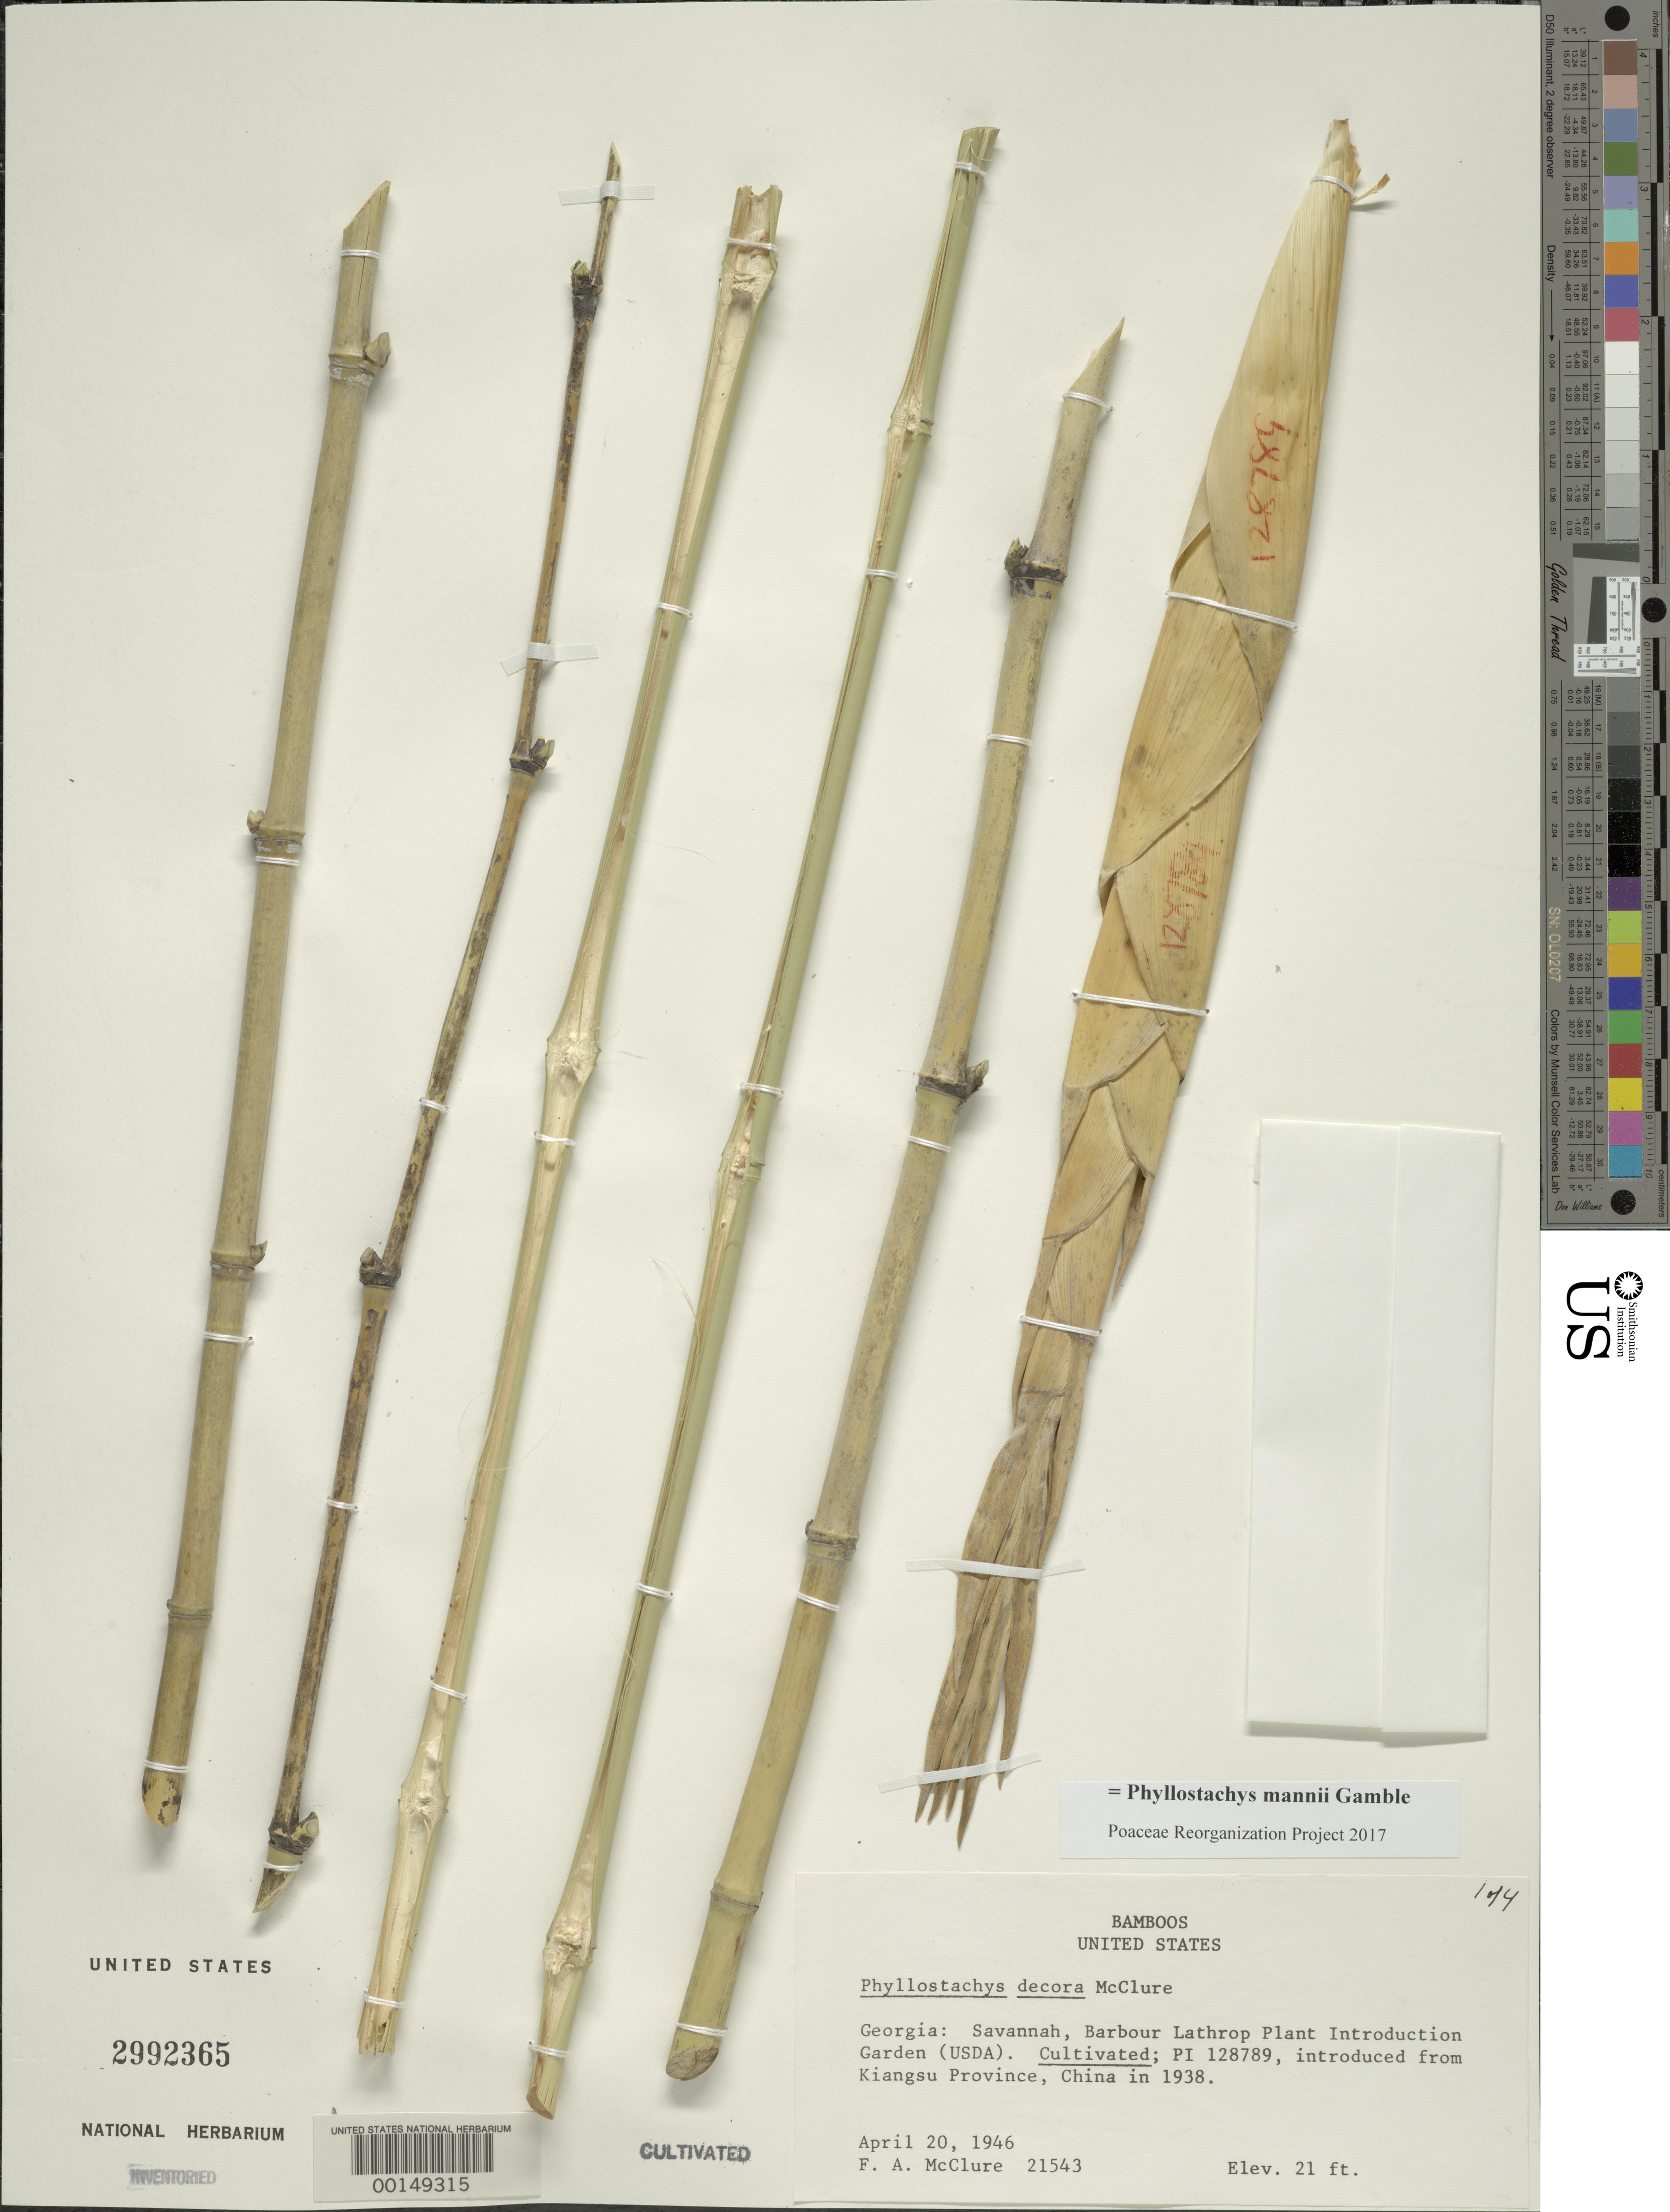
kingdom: Plantae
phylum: Tracheophyta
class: Liliopsida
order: Poales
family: Poaceae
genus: Phyllostachys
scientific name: Phyllostachys mannii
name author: Gamble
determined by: Poaceae Reorganization Project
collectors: F. A. McClure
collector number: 21543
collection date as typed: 20 Apr 1946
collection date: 1946-04-20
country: United States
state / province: Georgia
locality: Savannah, barbour lathrop p.i. garden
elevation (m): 6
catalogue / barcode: US 2992365